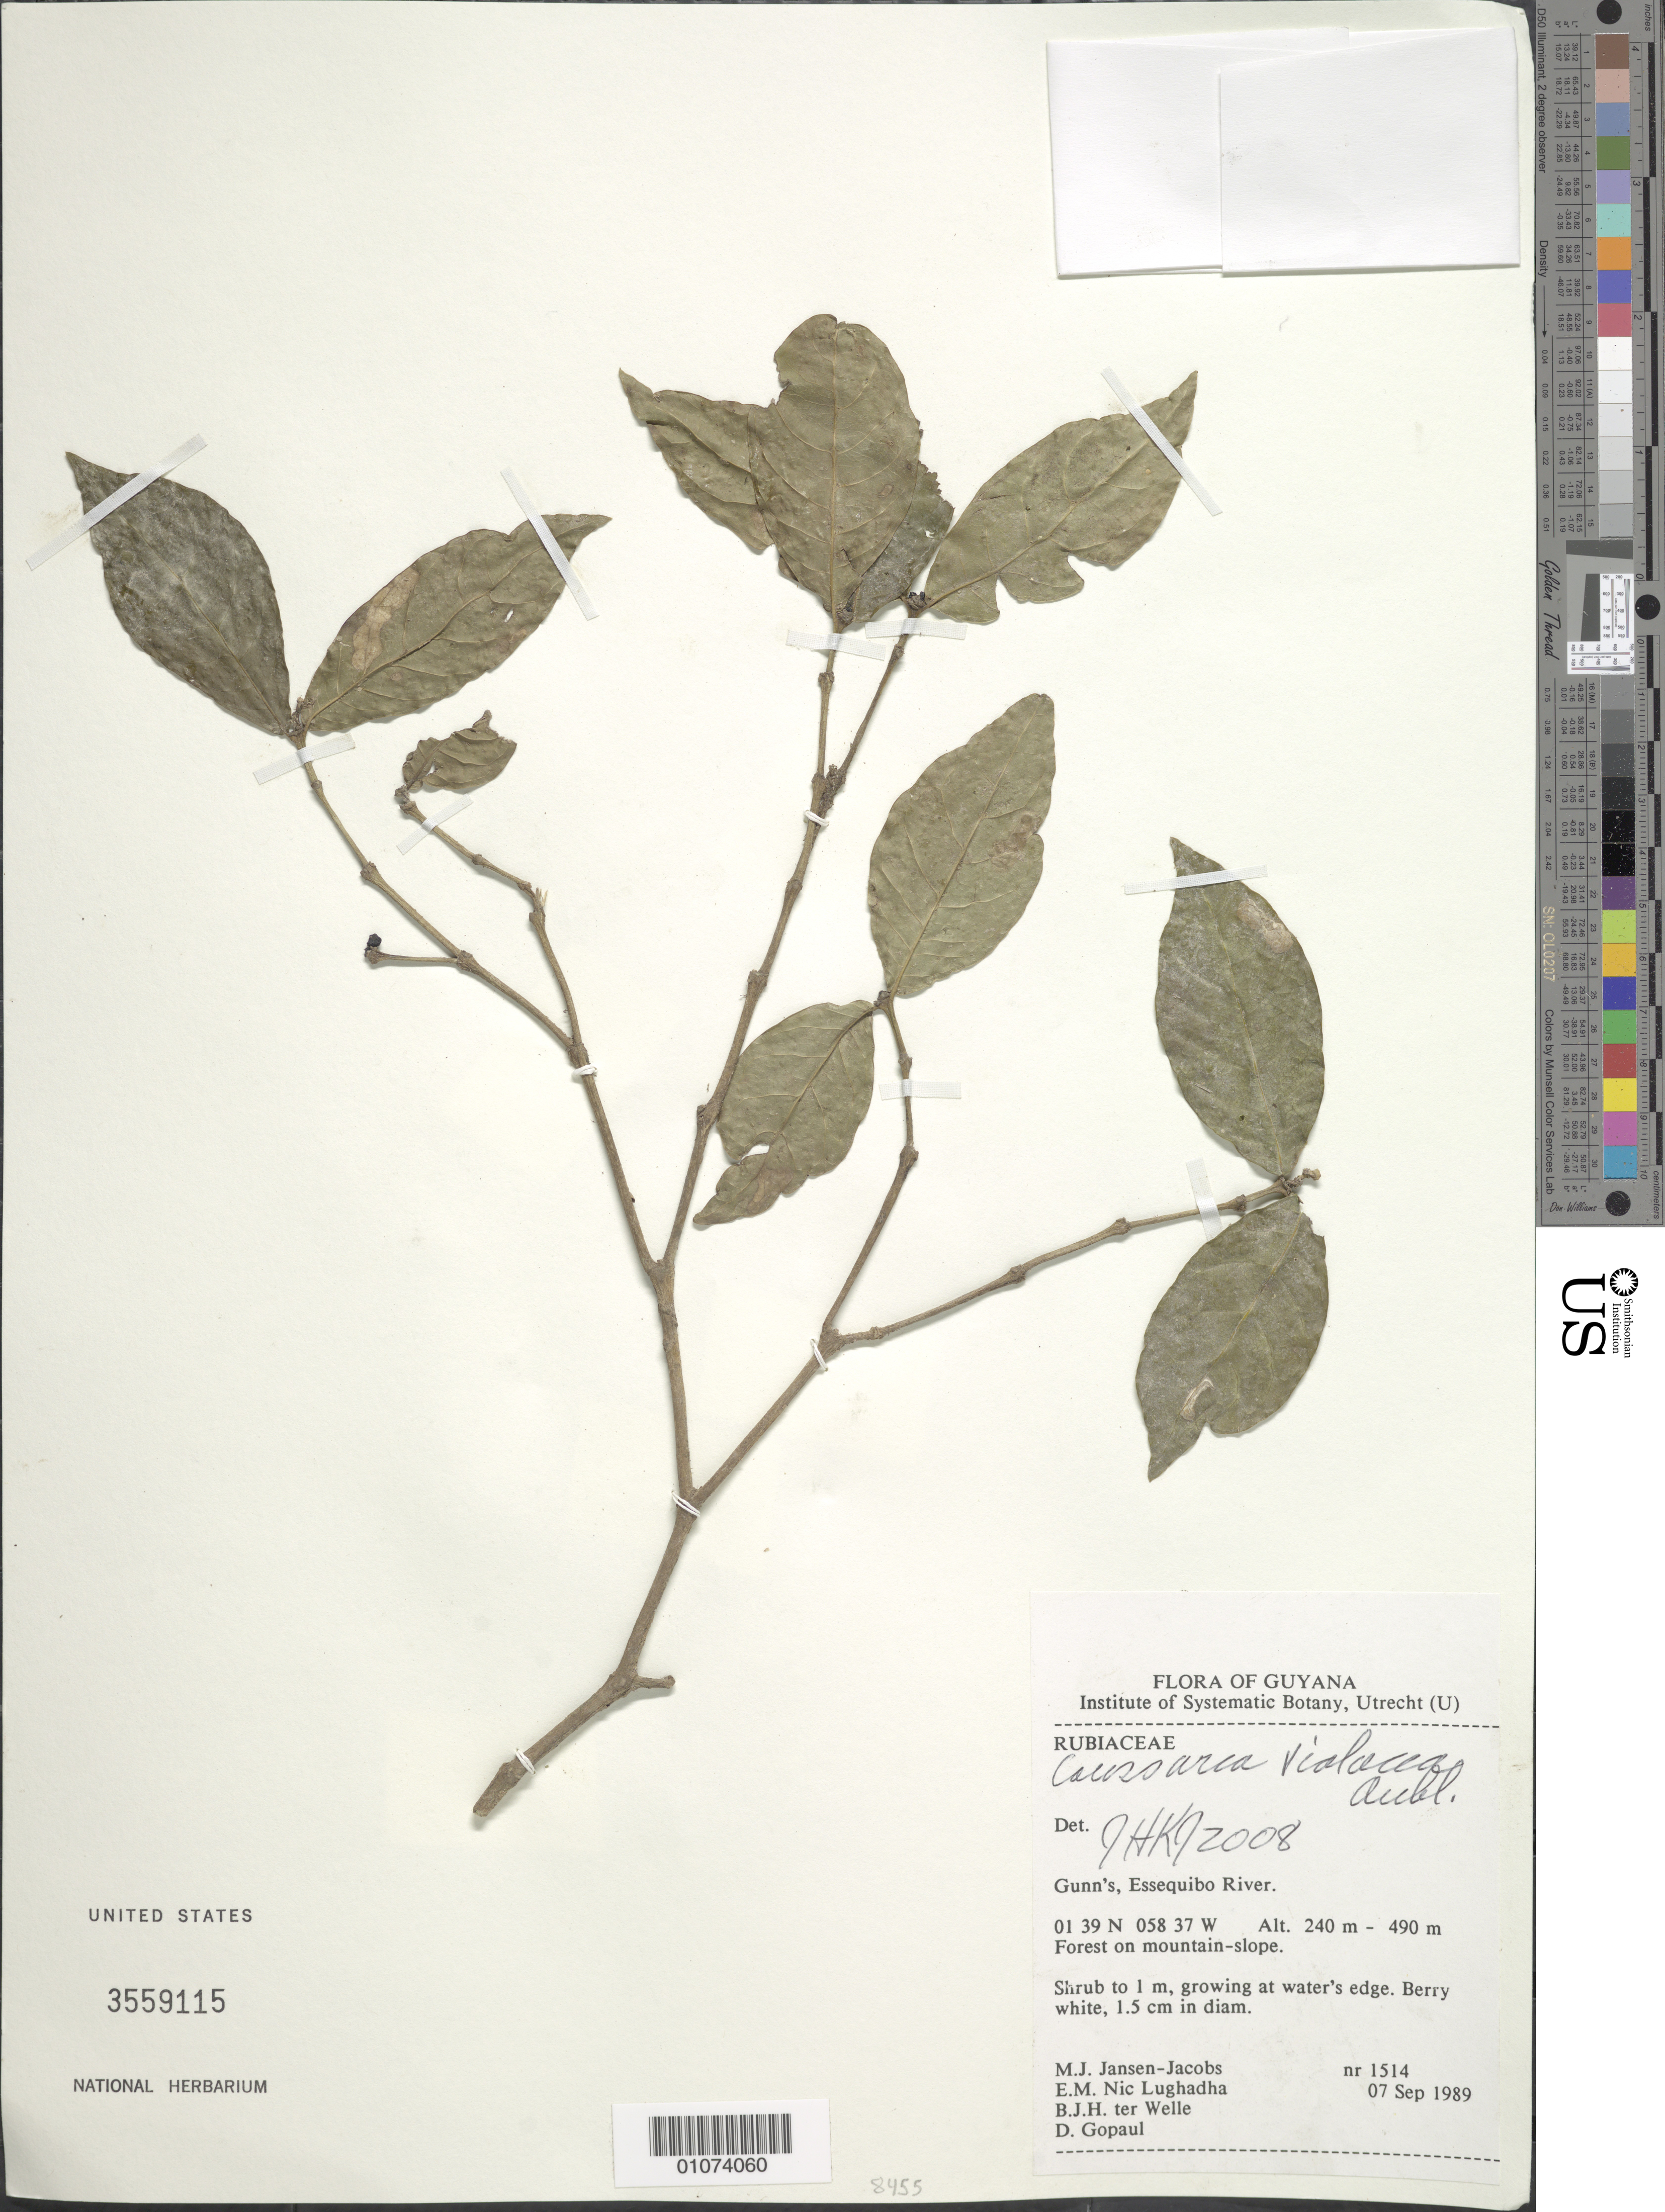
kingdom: Plantae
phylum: Tracheophyta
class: Magnoliopsida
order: Gentianales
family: Rubiaceae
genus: Coussarea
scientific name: Coussarea violacea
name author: Aubl.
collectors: M. J. Jansen-Jacobs, E. Nic Lughadha & B. Welle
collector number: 1514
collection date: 1989-09-07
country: Guyana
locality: Gunn's, Essequibo River.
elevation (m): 240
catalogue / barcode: US 3559115